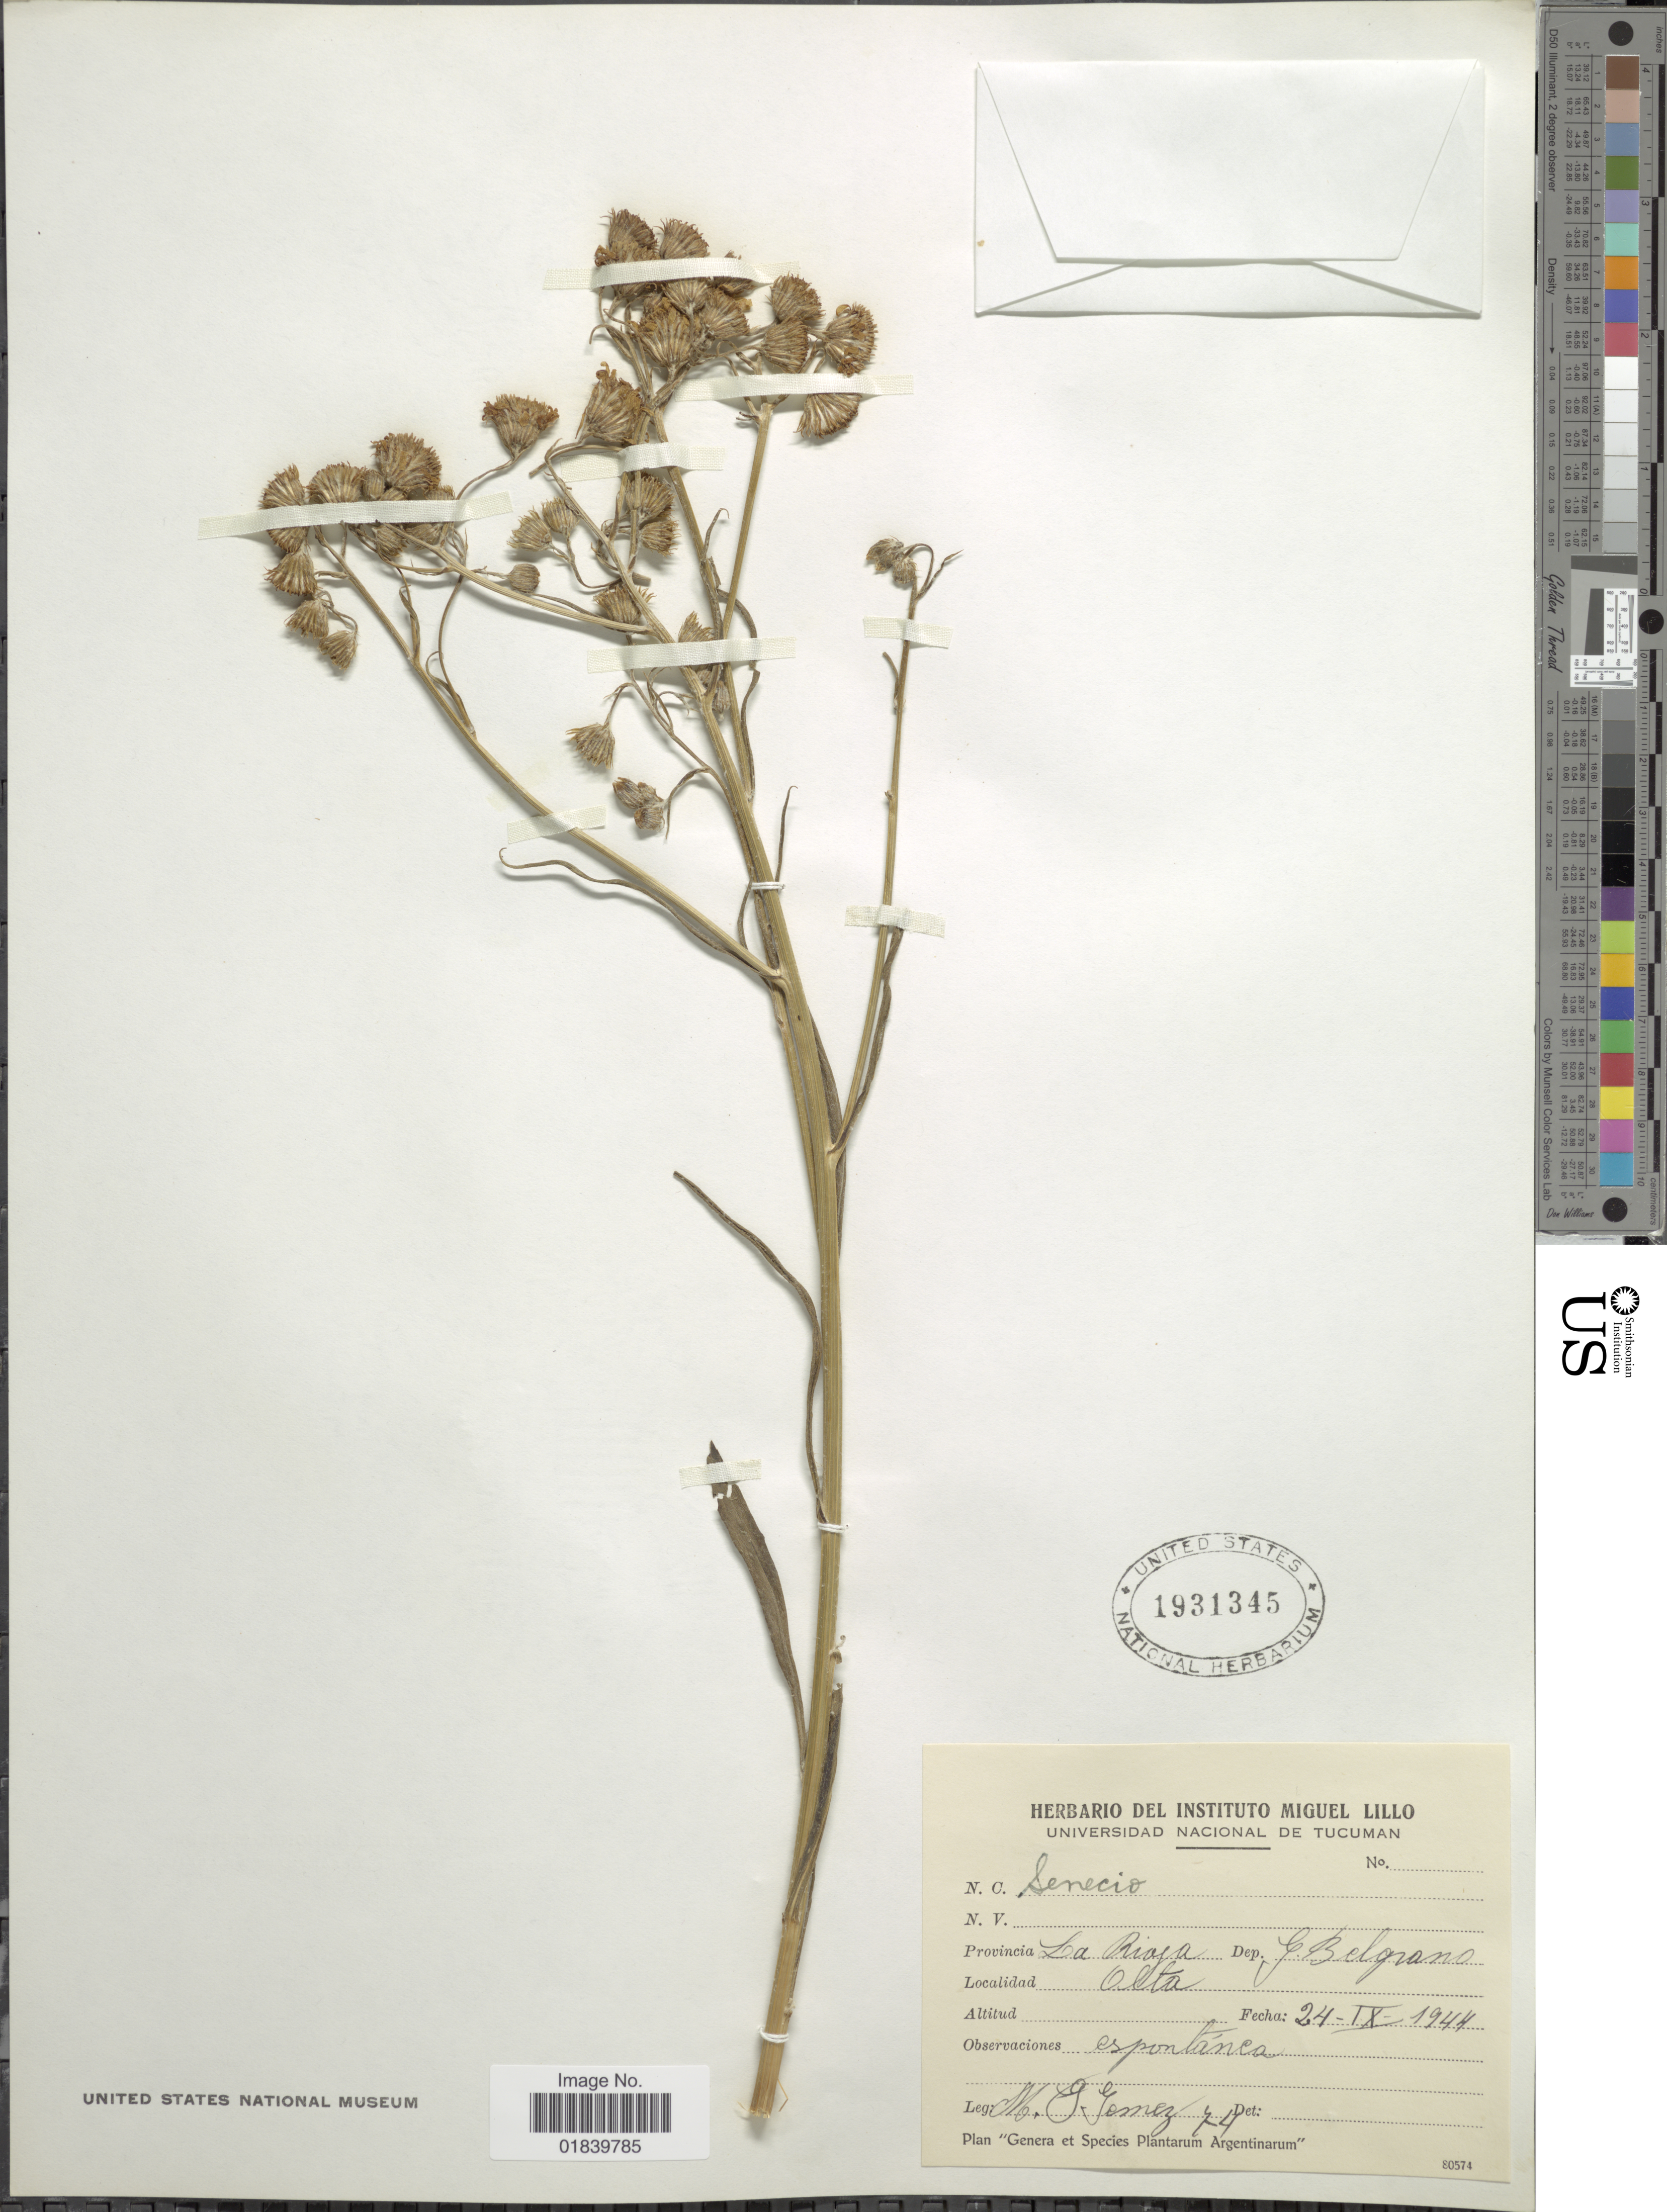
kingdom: Plantae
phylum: Tracheophyta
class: Magnoliopsida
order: Asterales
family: Asteraceae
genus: Senecio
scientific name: Senecio sp.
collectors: M. Gomez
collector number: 74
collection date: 1944-09-24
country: Argentina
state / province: La Rioja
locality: Provincia La Rioja, Dep. G. Belgrano. Alta.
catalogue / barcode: US 1931345